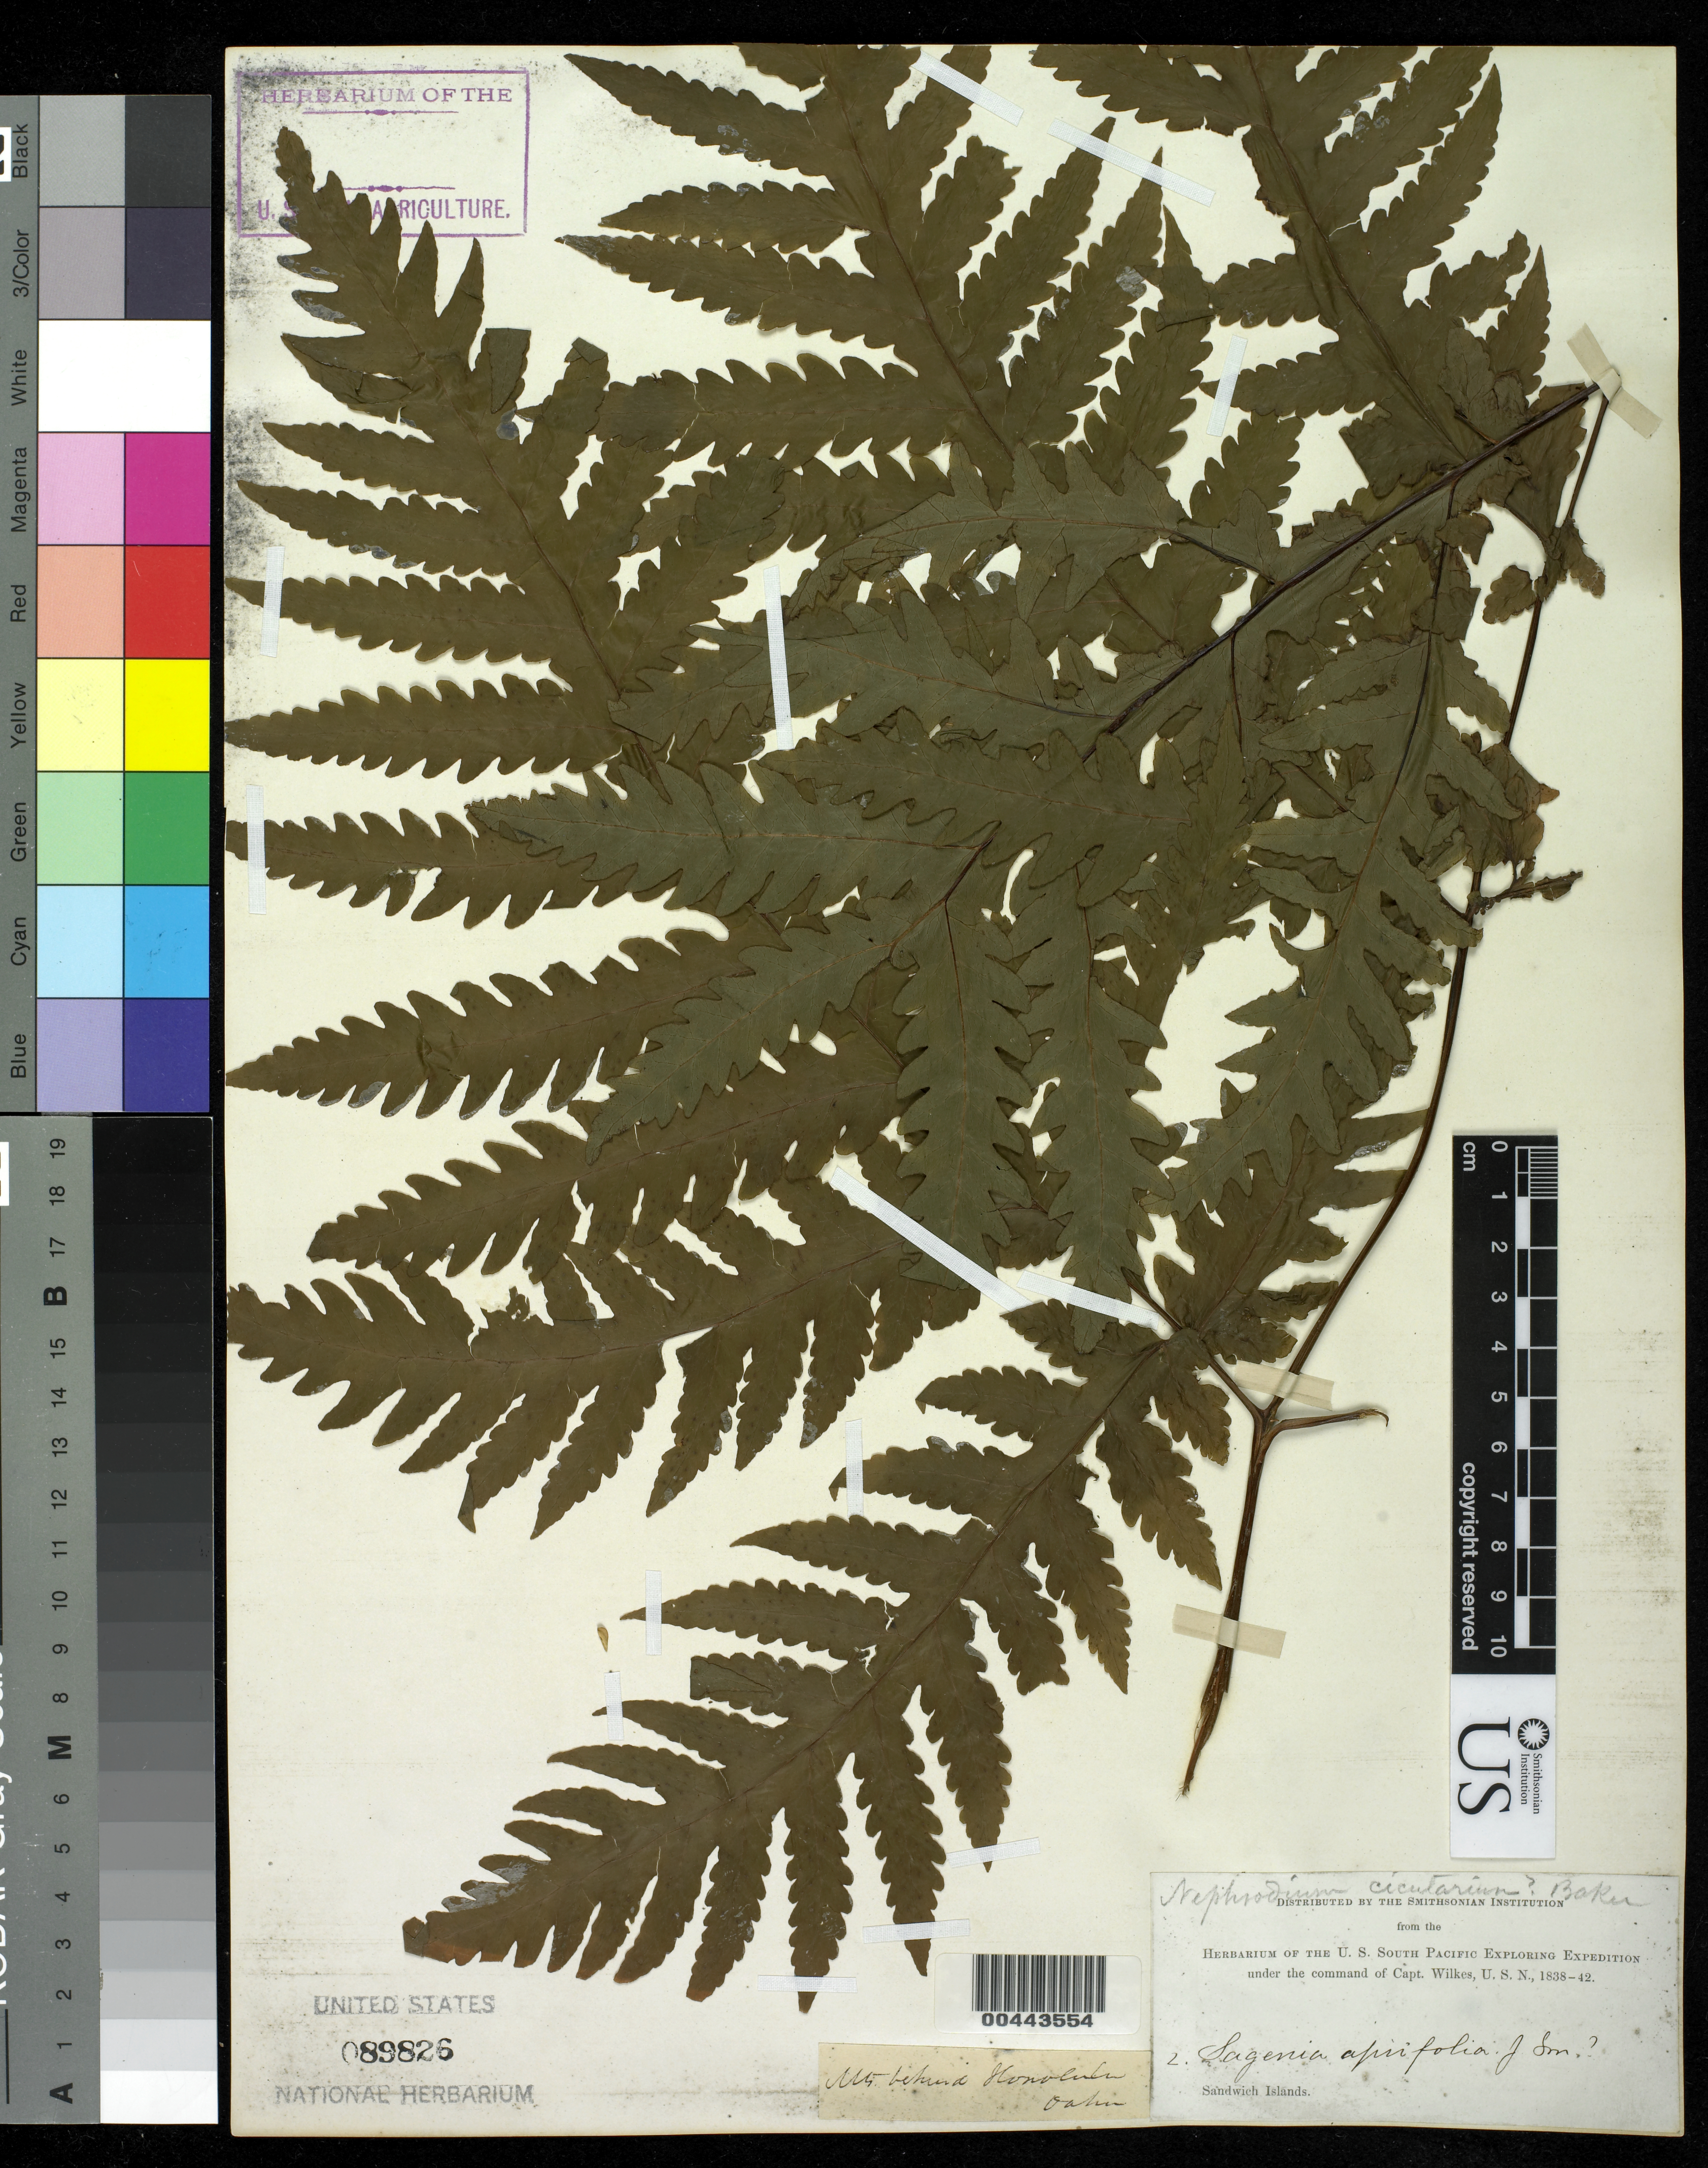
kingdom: Plantae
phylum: Tracheophyta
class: Polypodiopsida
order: Polypodiales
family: Tectariaceae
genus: Tectaria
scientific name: Tectaria gaudichaudii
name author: (Mett.) Maxon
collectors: Wilkes Explor. Exped.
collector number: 2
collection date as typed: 1838 to -- --- 1842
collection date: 1838/1842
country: United States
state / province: Hawaii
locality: Sandwich Islands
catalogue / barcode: US 89826